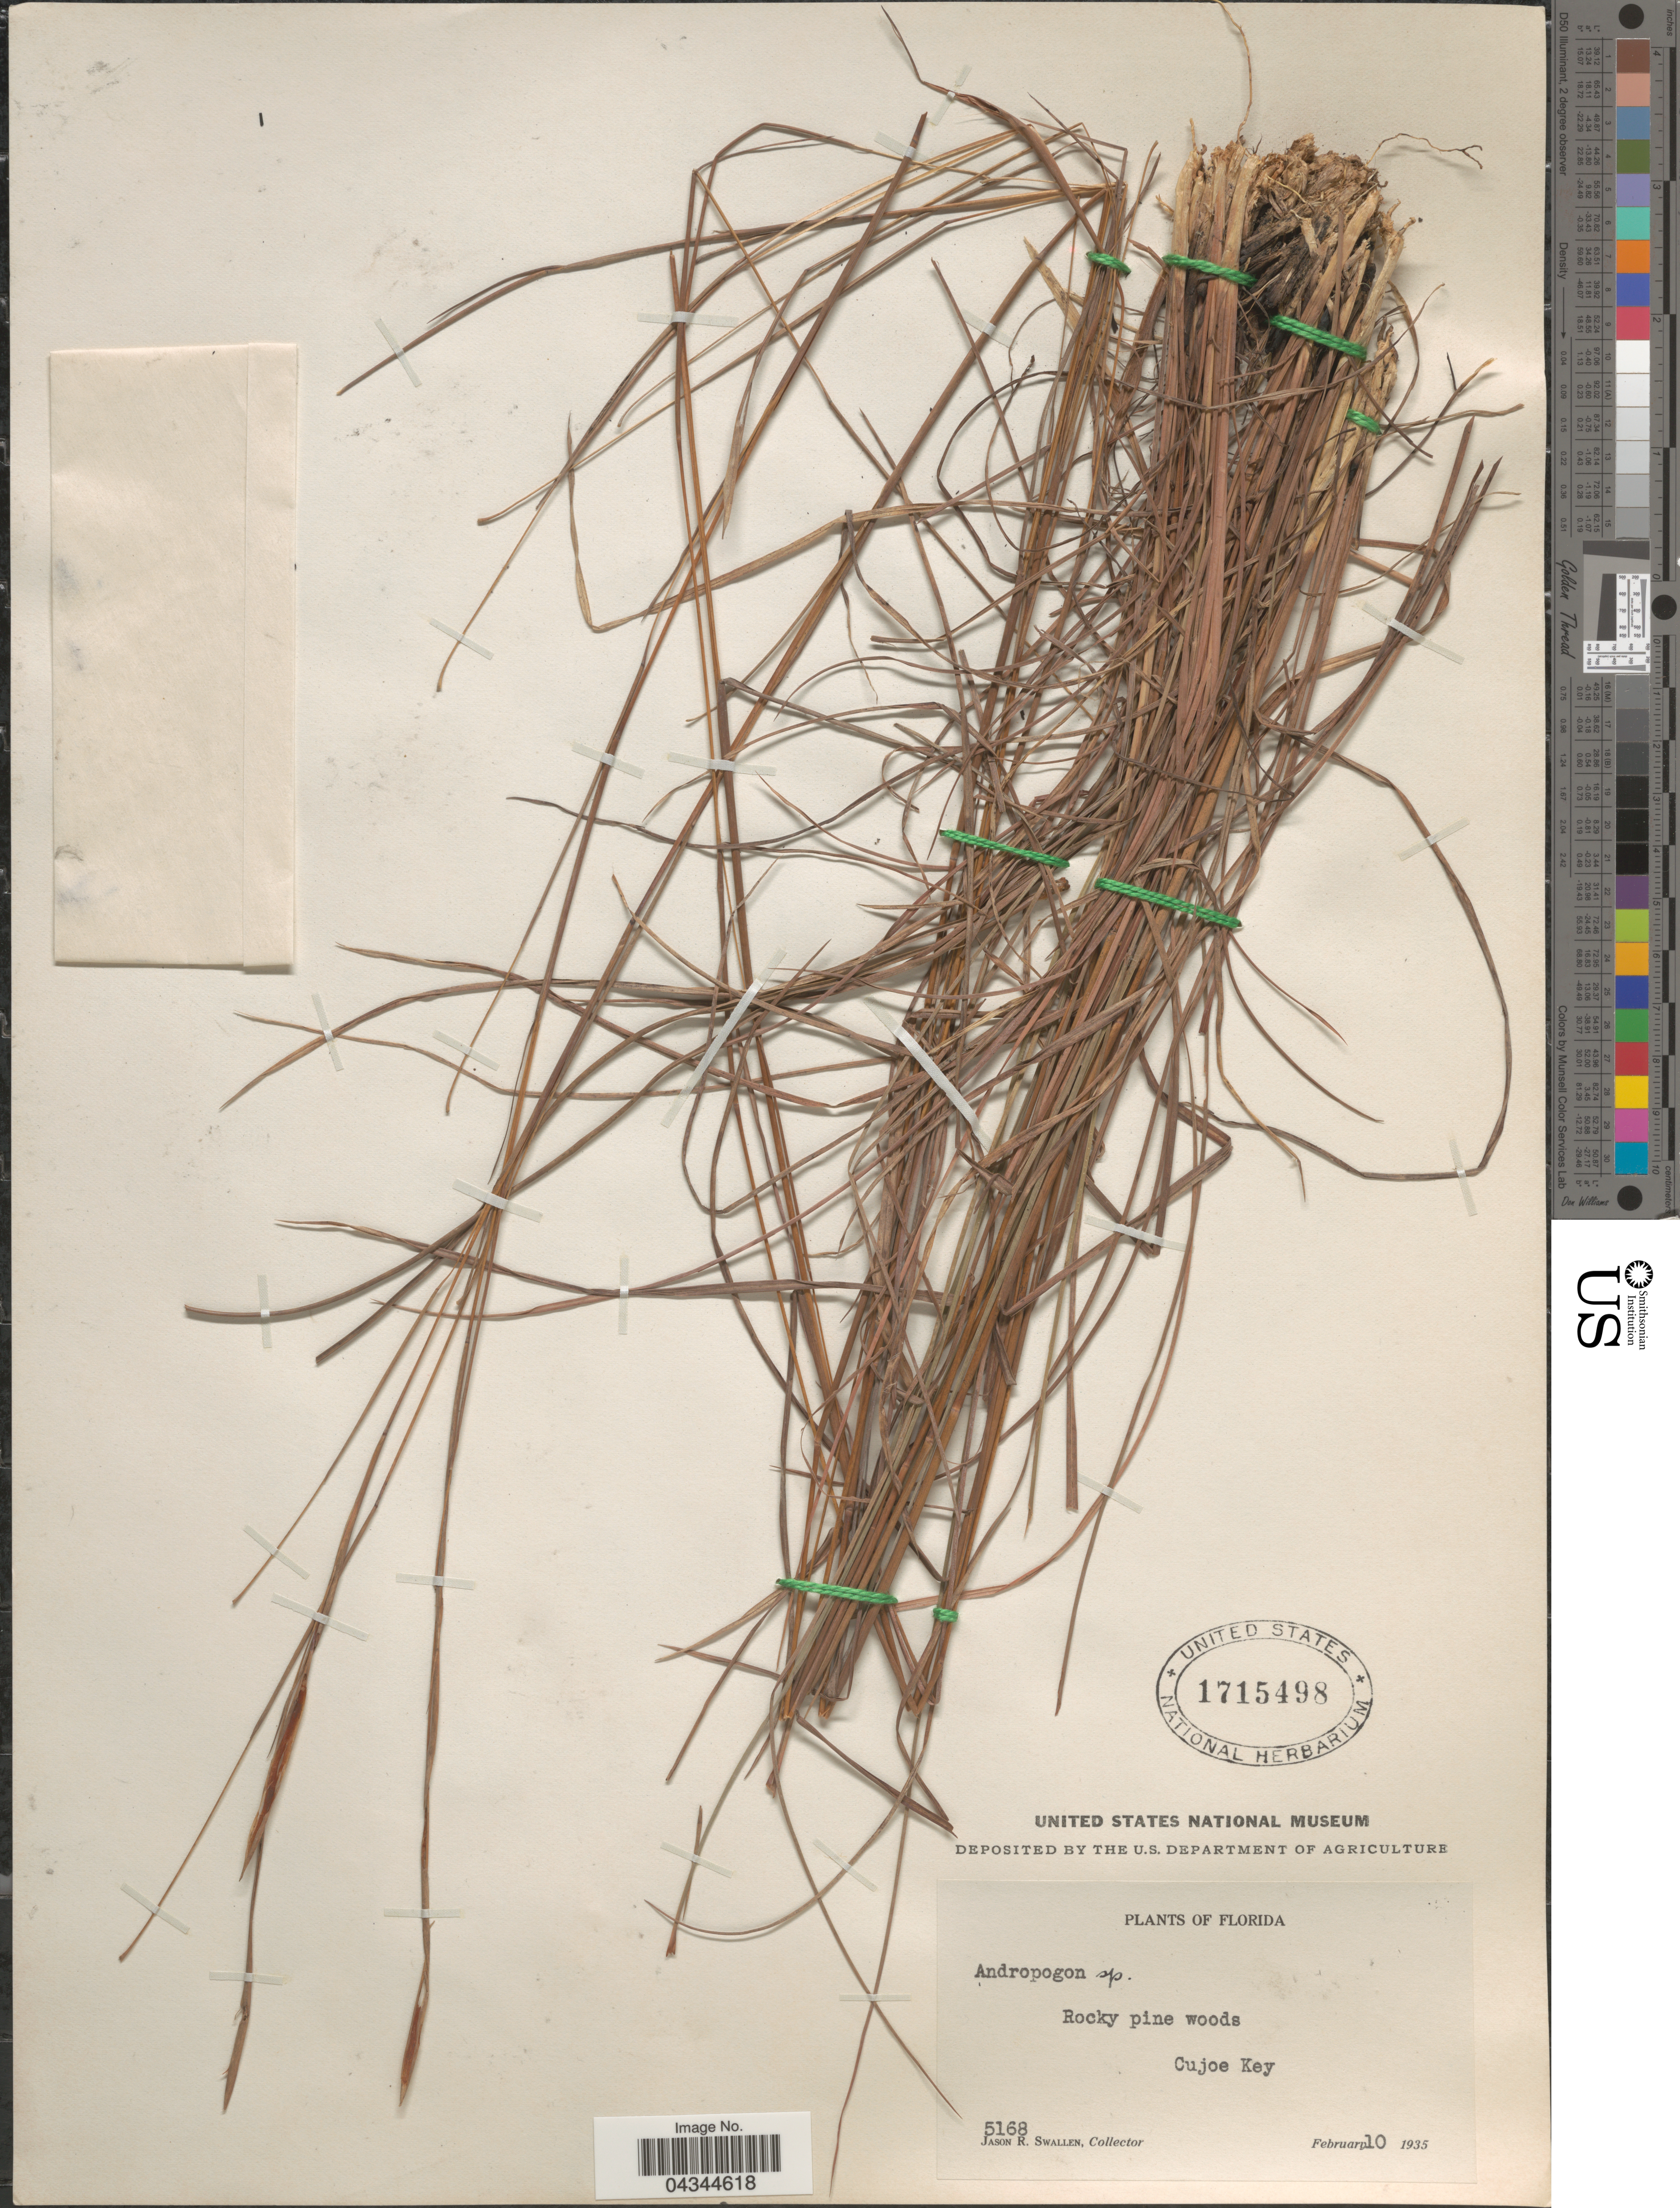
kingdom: Plantae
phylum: Tracheophyta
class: Liliopsida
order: Poales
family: Poaceae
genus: Andropogon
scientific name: Andropogon sp.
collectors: J. R. Swallen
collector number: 5168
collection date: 1935-02-10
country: United States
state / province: Florida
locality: Rocky pine woods. Cujoe Key.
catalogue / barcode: US 1715498